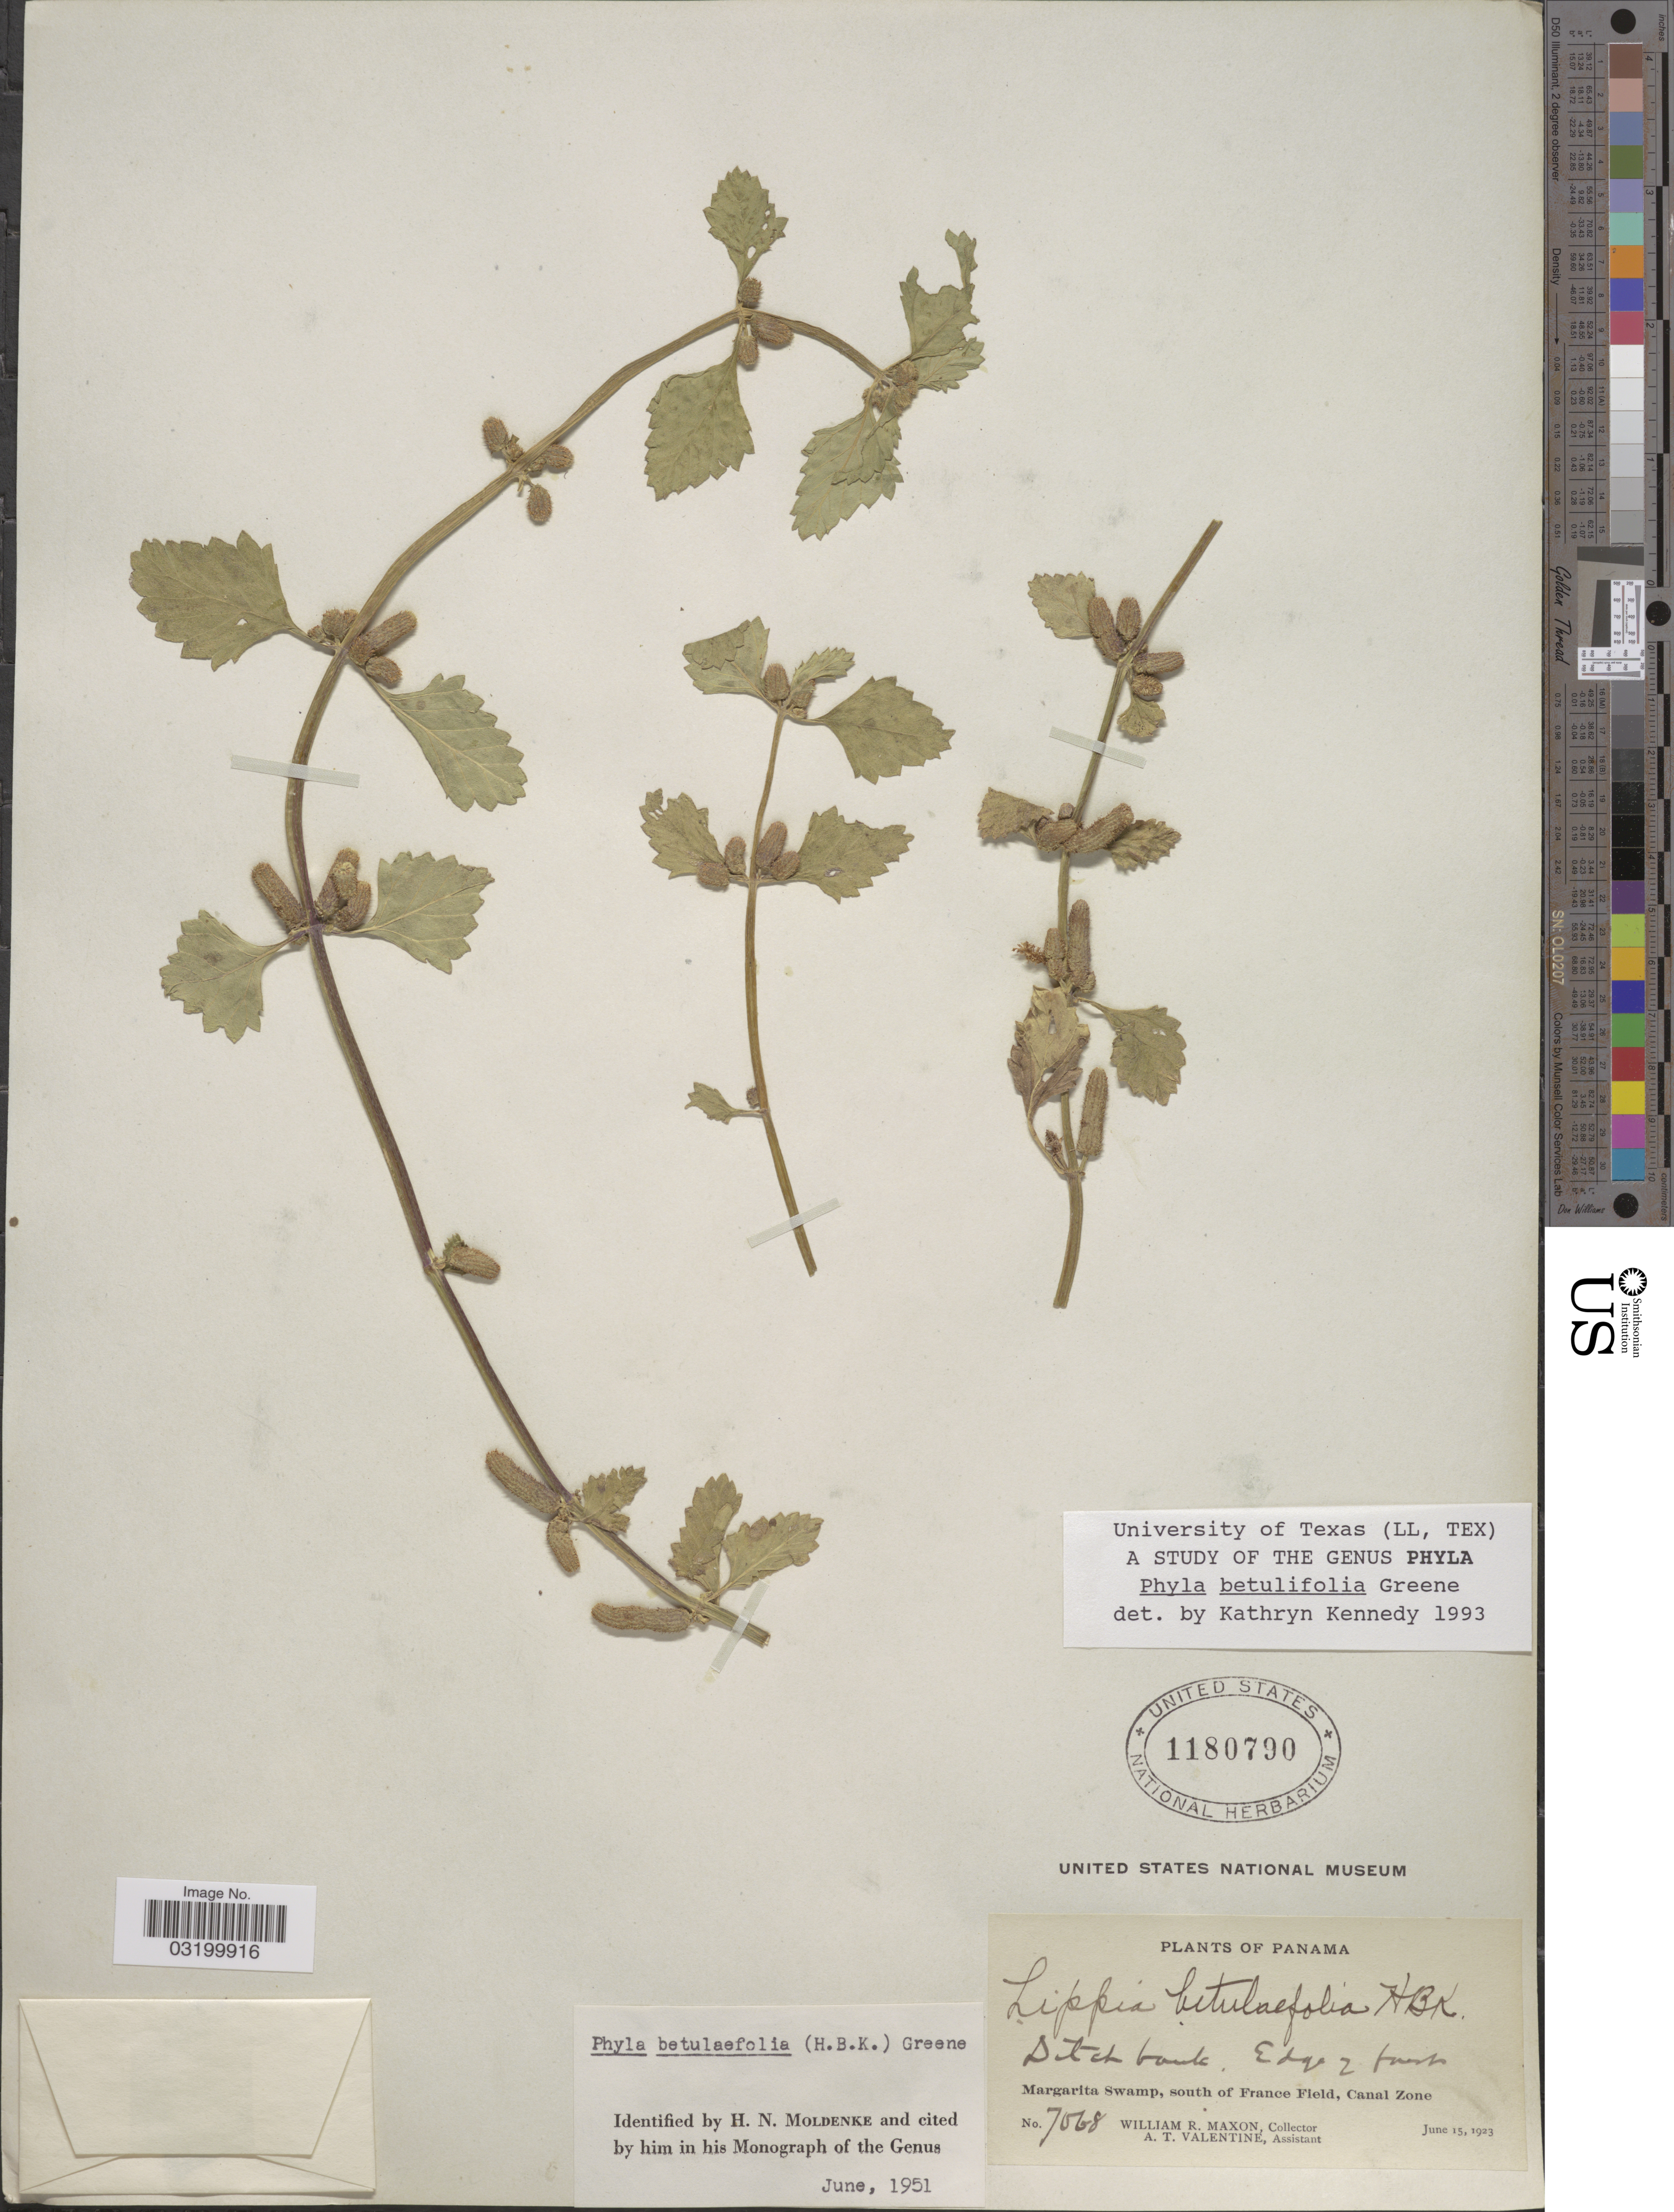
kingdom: Plantae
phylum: Tracheophyta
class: Magnoliopsida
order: Lamiales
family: Verbenaceae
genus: Phyla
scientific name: Phyla betulifolia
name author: (Kunth) Greene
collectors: W. R. Maxon & A. Valentine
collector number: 7068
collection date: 1923-06-15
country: Panama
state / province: Colón / Panamá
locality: Margarita Swamp, south of France Field, Canal Zone.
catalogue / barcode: US 1180790